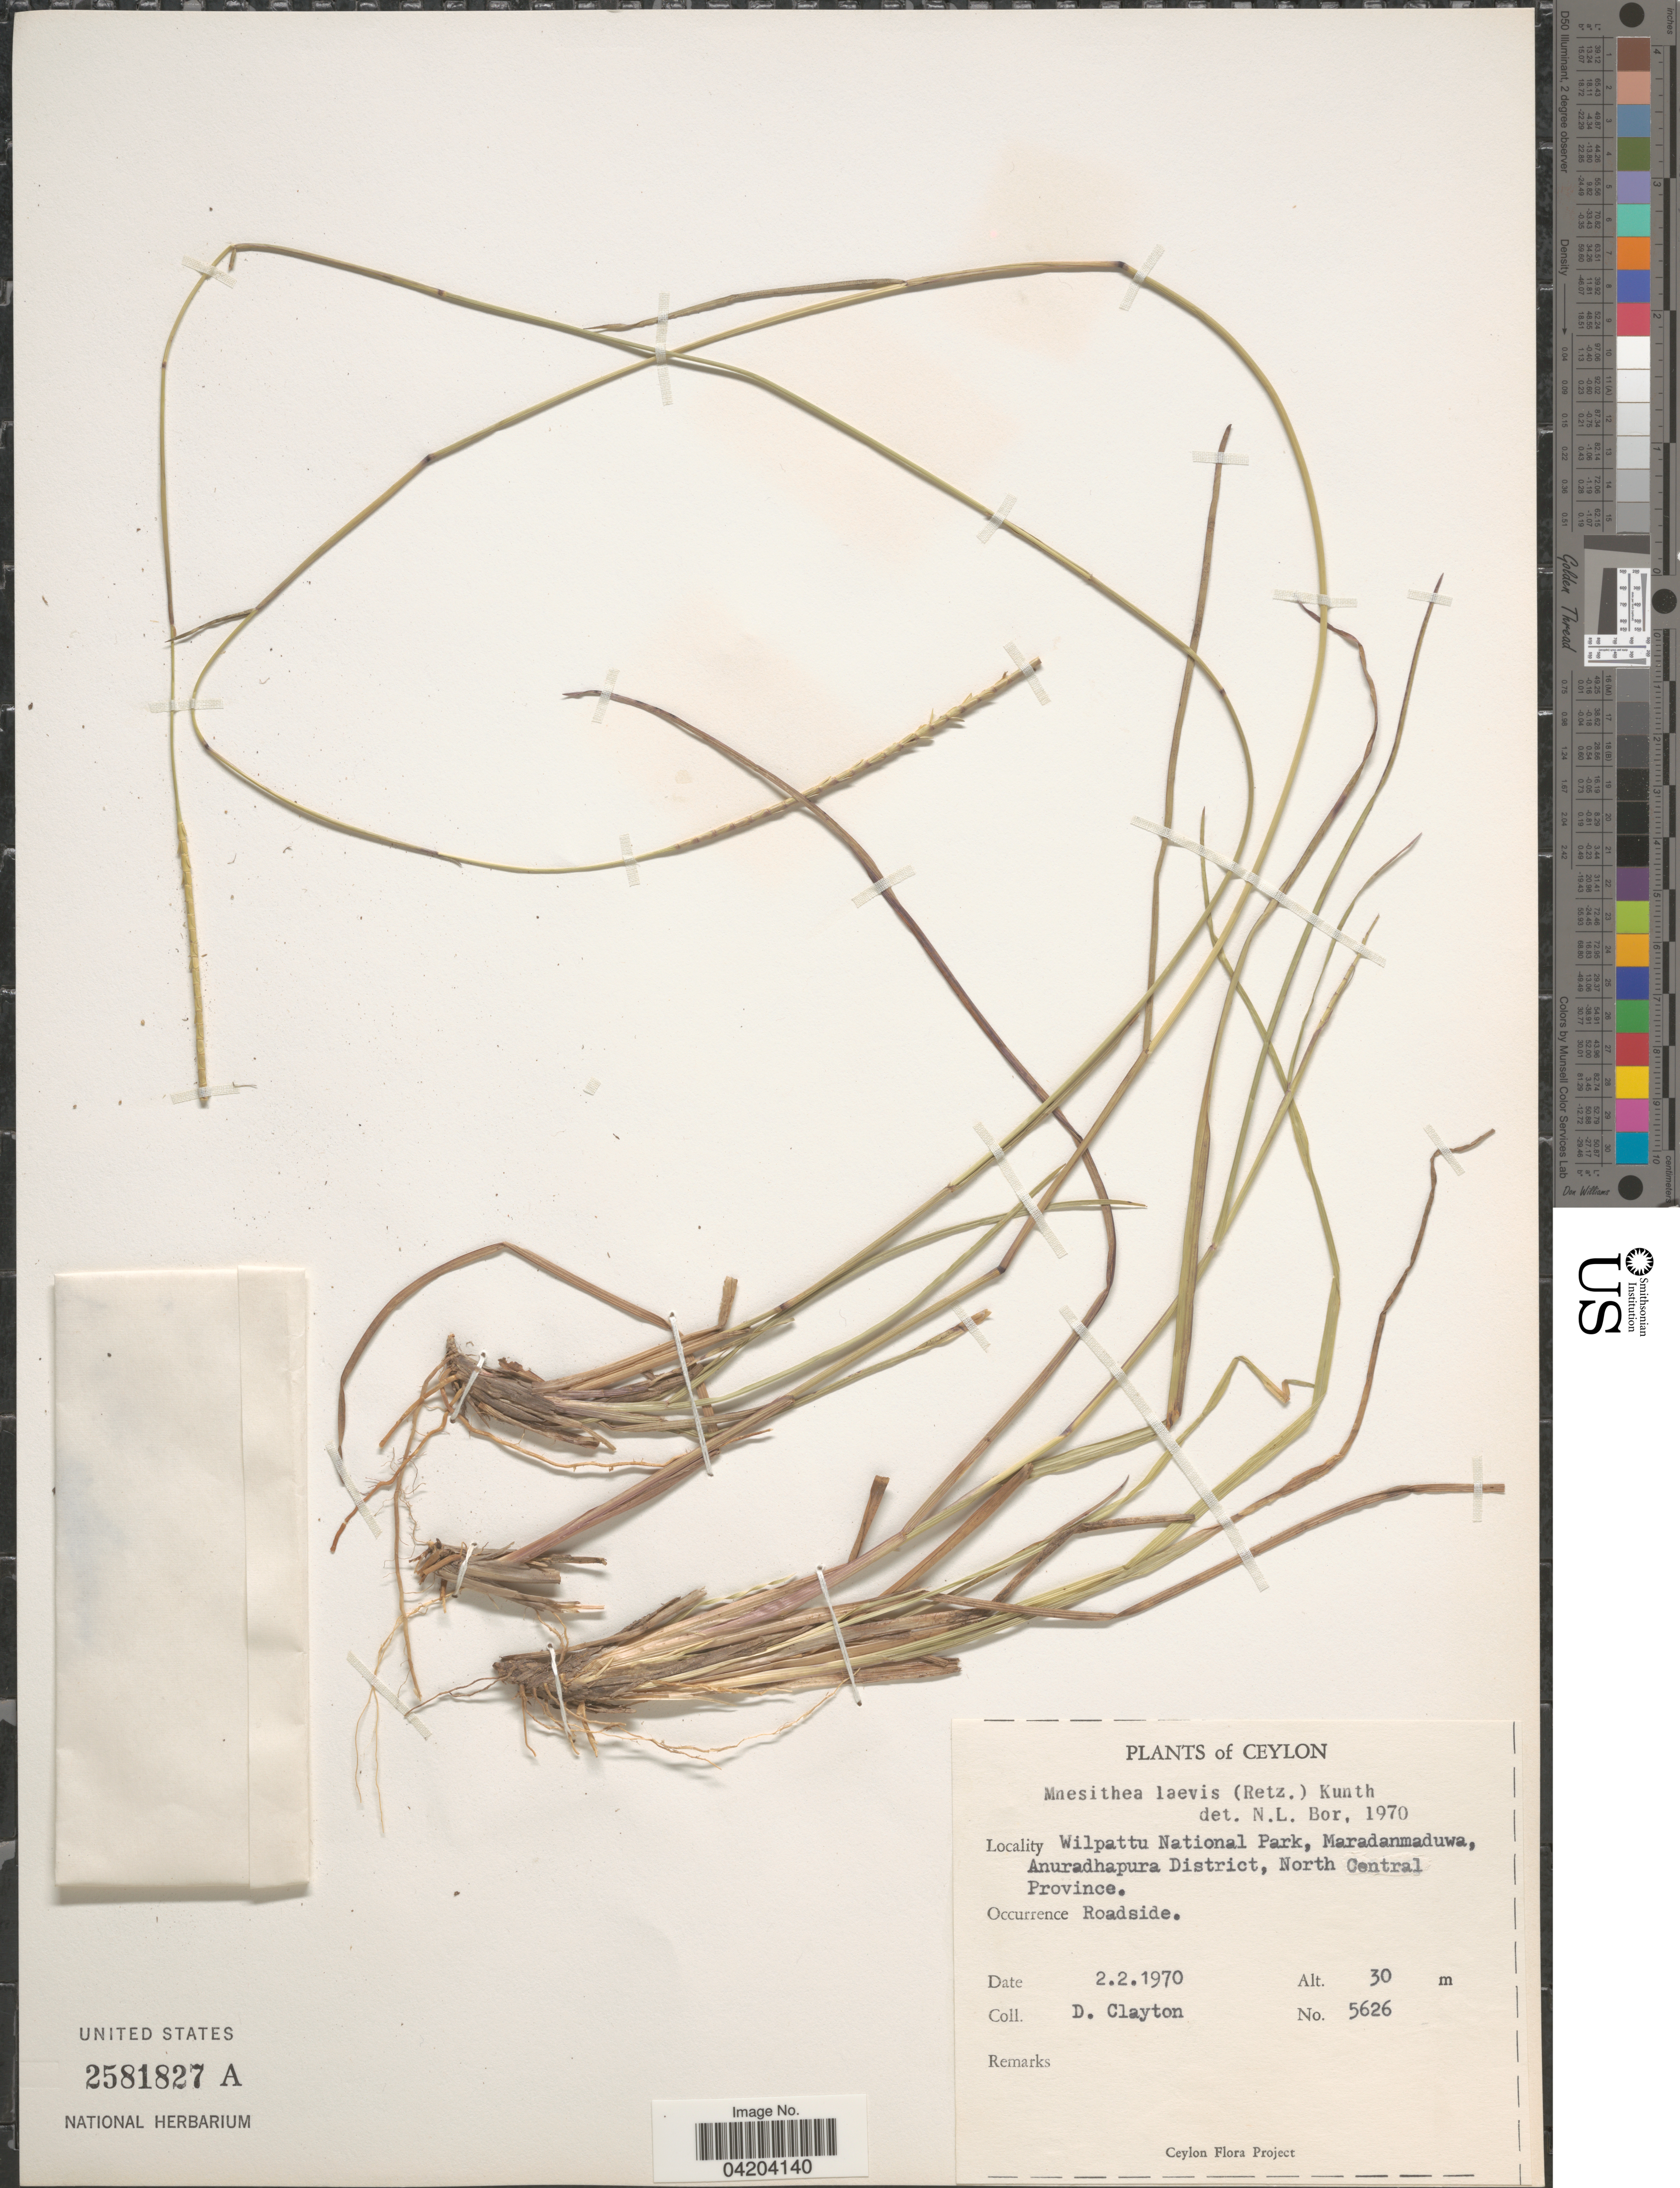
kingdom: Plantae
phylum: Tracheophyta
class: Liliopsida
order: Poales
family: Poaceae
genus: Mnesithea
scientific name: Mnesithea laevis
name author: (Retz.) Kunth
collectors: D. Clayton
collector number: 5626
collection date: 1970-02-02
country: Sri Lanka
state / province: North Central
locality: Ceylon. Wilpattu National Park, Maradanmaduwa, Anuradhapura District.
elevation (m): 30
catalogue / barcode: US 2581827A